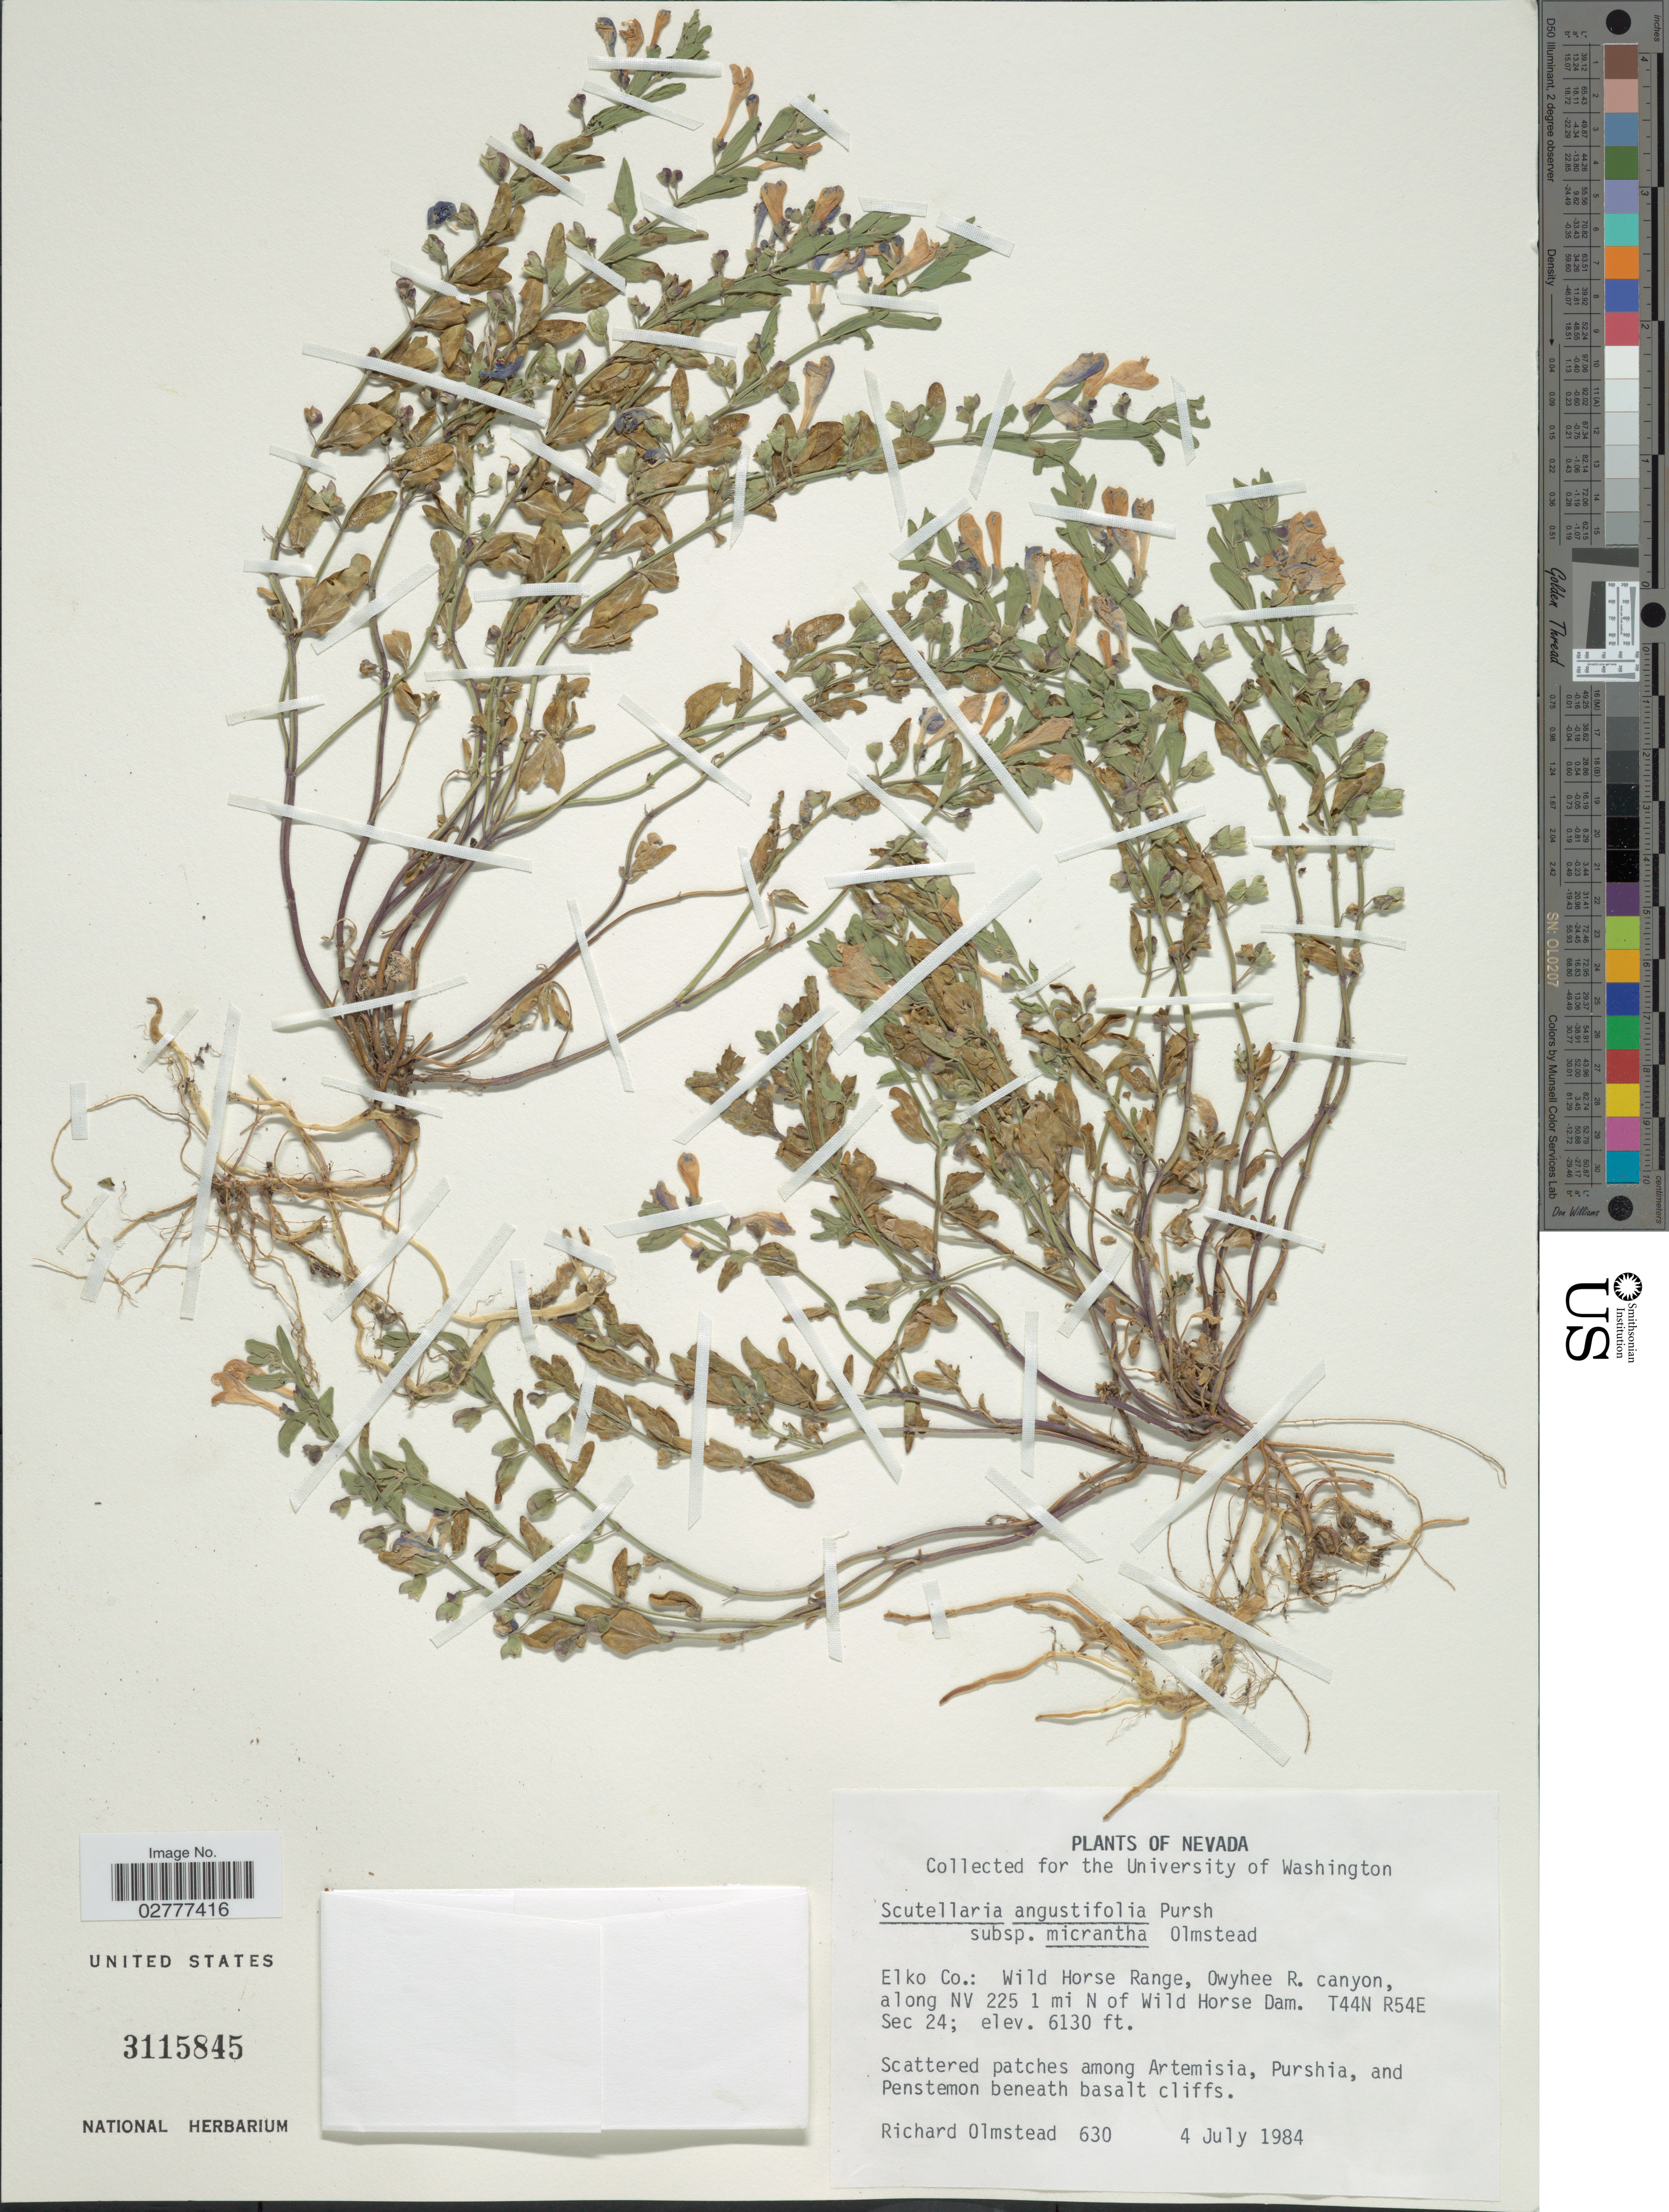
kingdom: Plantae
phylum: Tracheophyta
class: Magnoliopsida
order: Lamiales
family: Lamiaceae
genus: Scutellaria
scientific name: Scutellaria angustifolia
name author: Pursh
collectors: R. Olmstead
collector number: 630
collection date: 1984-07-04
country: United States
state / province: Nevada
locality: Elko Co.: Wild Horse Range, Owyhee R., canyon, along NV 225 1 mi N of Wild Horse Dam. T44N R54E, Sec. 24.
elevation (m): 1868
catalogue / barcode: US 3115845